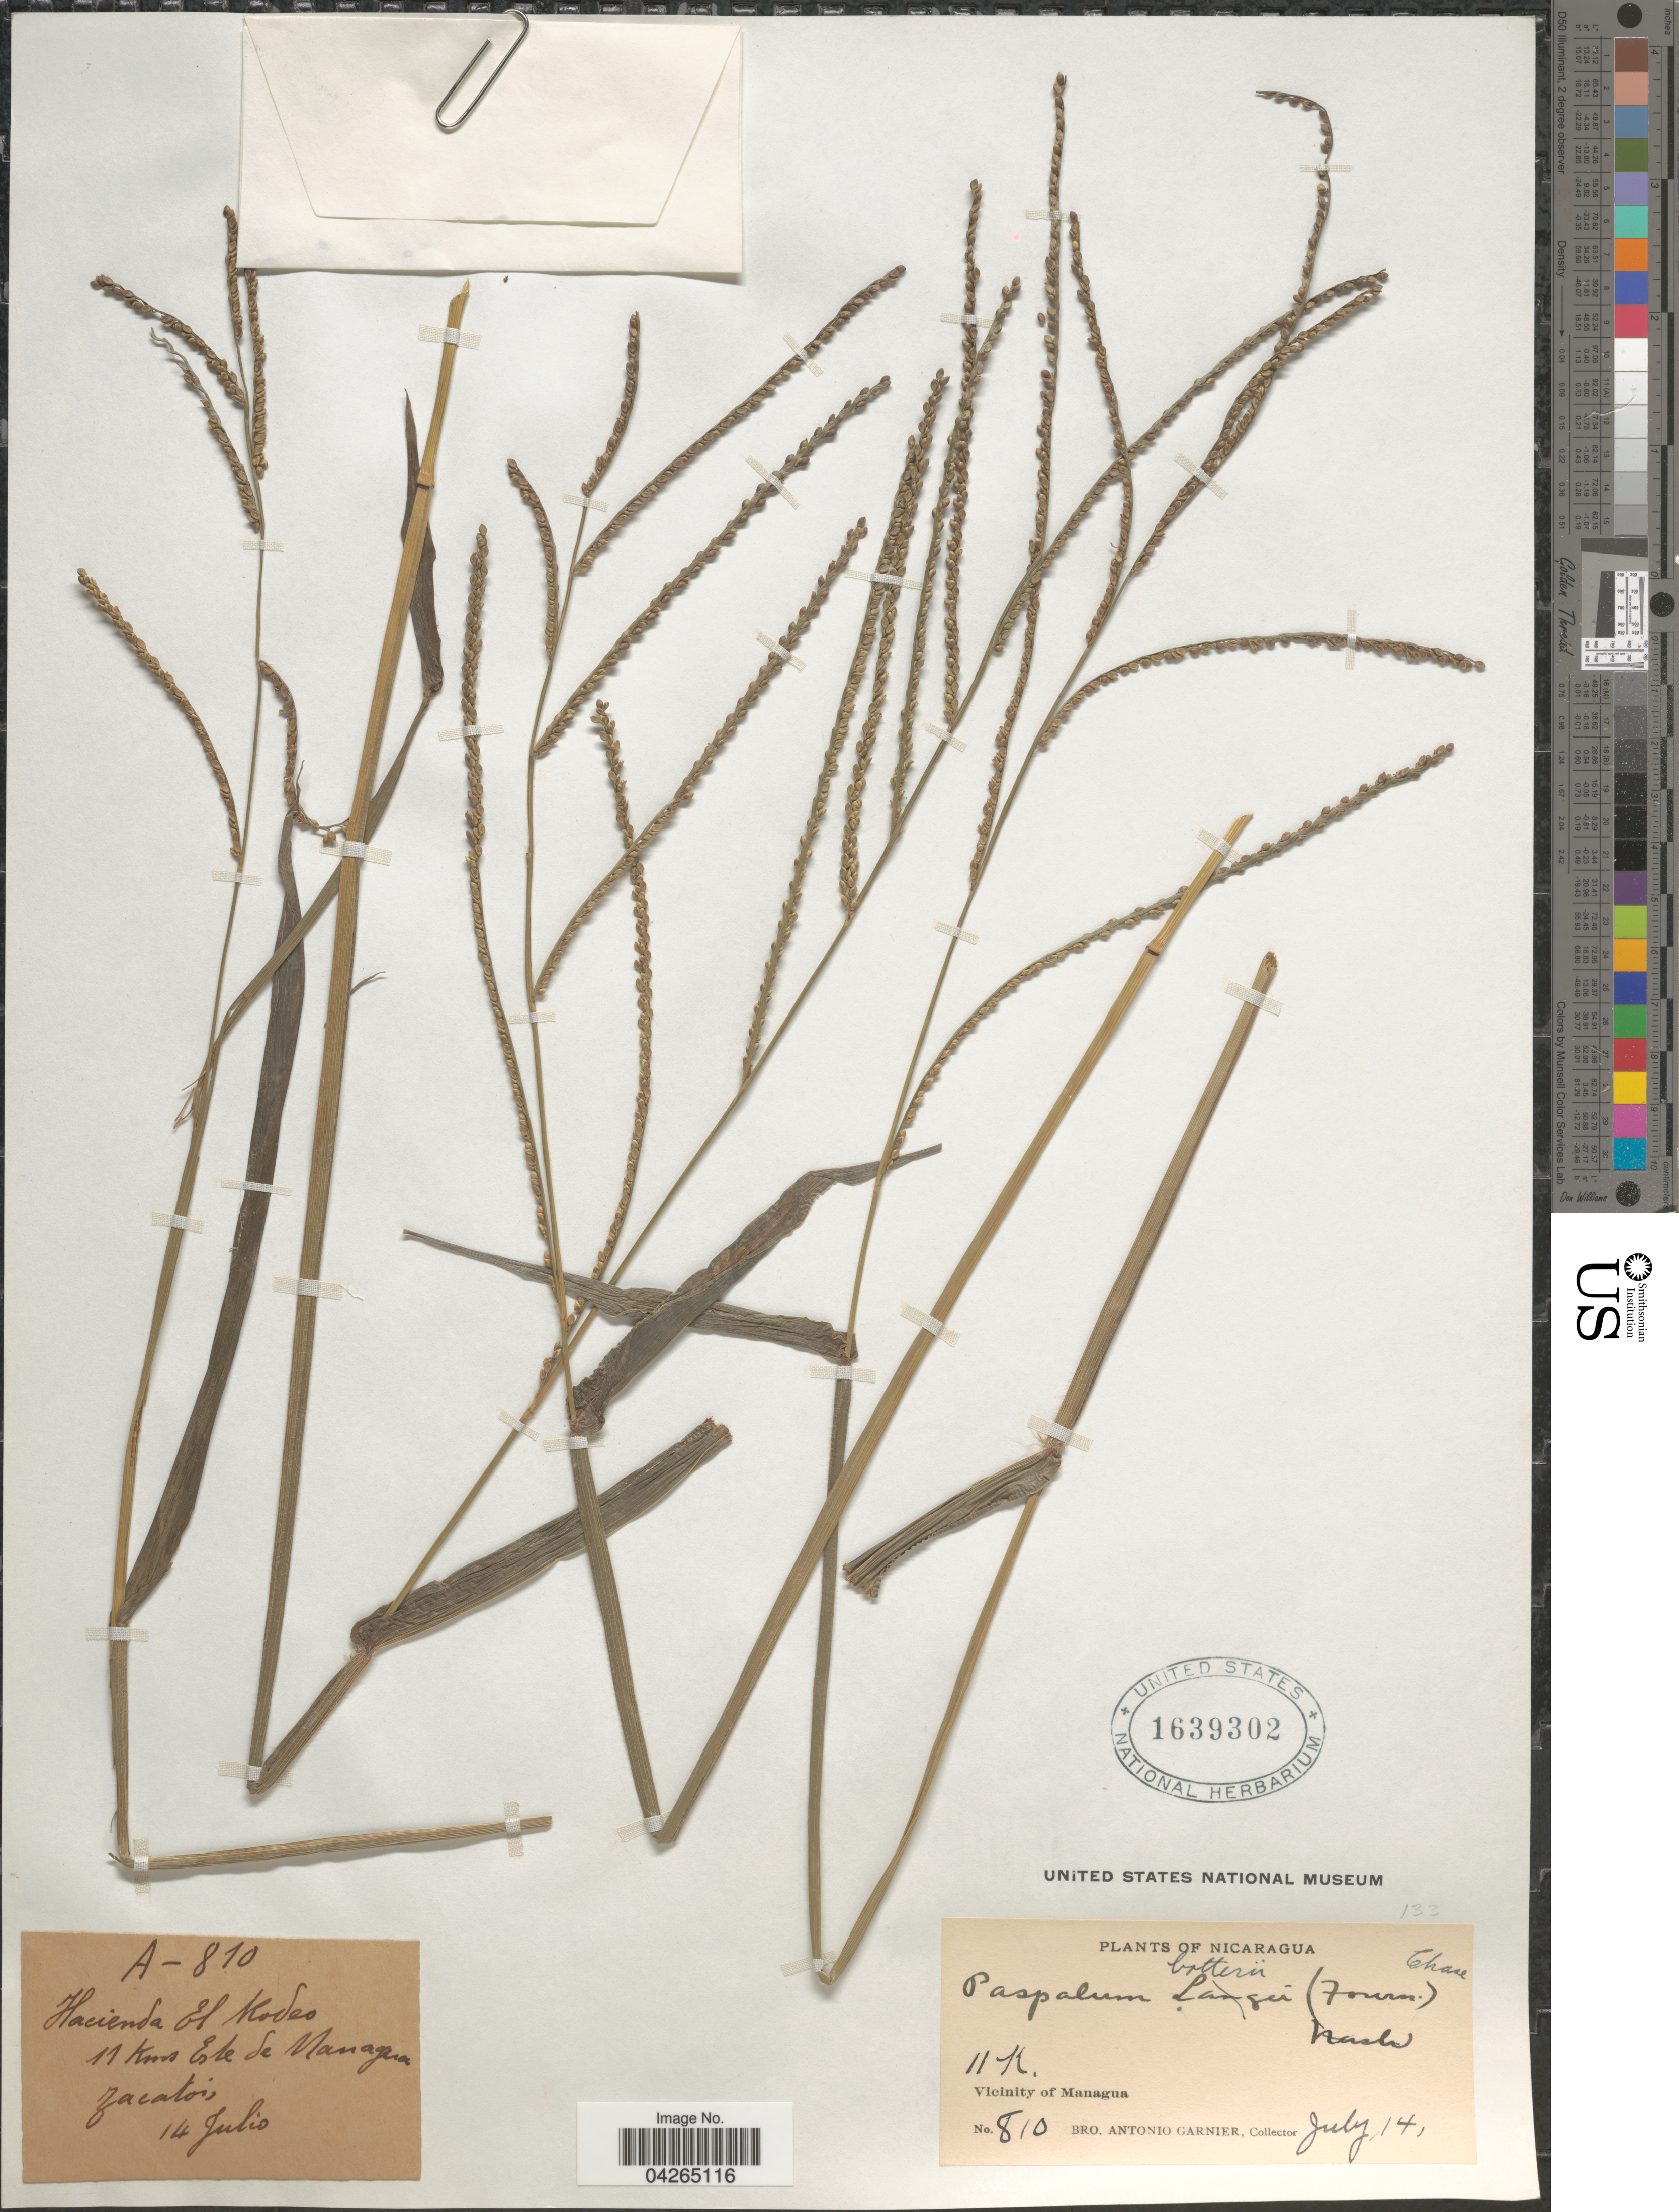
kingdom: Plantae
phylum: Tracheophyta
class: Liliopsida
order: Poales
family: Poaceae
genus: Paspalum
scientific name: Paspalum botterii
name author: (E. Fourn.) Chase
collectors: Bro. A. Garnier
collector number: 810/A-810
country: Nicaragua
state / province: Managua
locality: Hacienda El Rodeo. 11 Kms Este de Managua. Zacatón. Vicinity of Managua.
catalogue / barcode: US 1639302